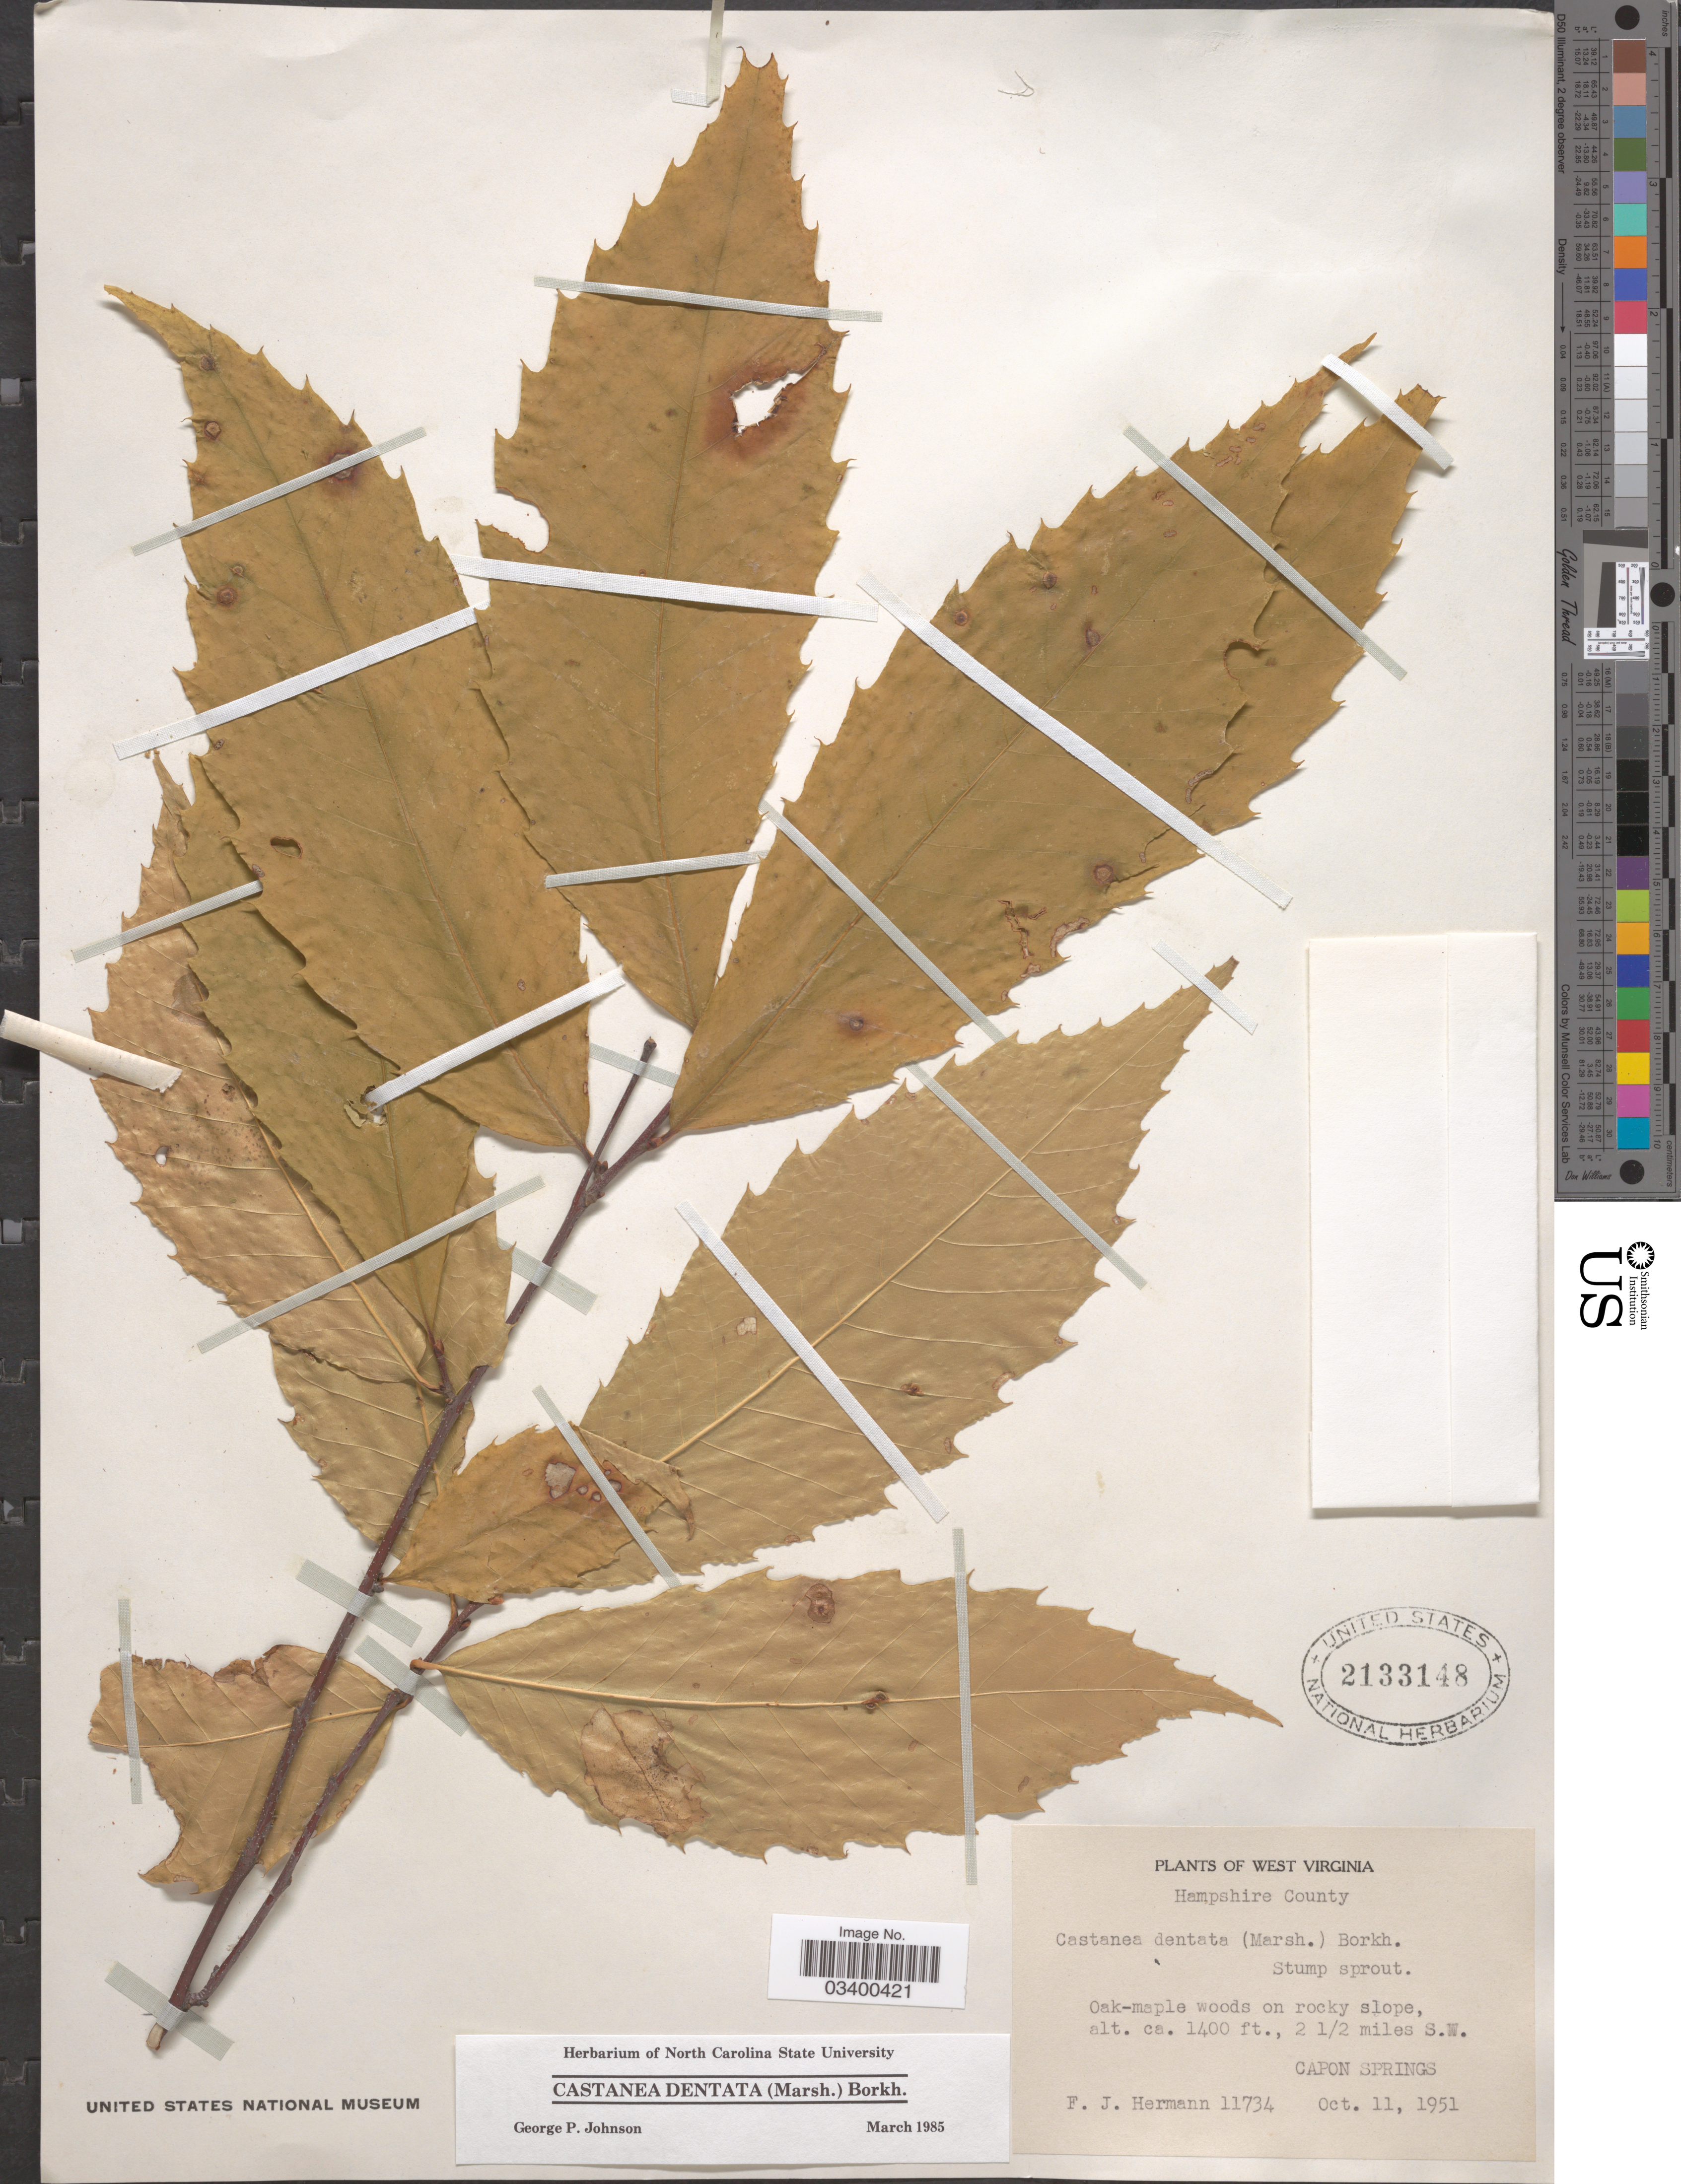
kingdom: Plantae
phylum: Tracheophyta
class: Magnoliopsida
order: Fagales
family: Fagaceae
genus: Castanea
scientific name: Castanea dentata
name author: (Marshall) Borkh.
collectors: F. J. Hermann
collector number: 11734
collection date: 1951-10-11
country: United States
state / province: West Virginia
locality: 2½ miles S.W. Capon Springs.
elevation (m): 427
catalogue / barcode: US 2133148